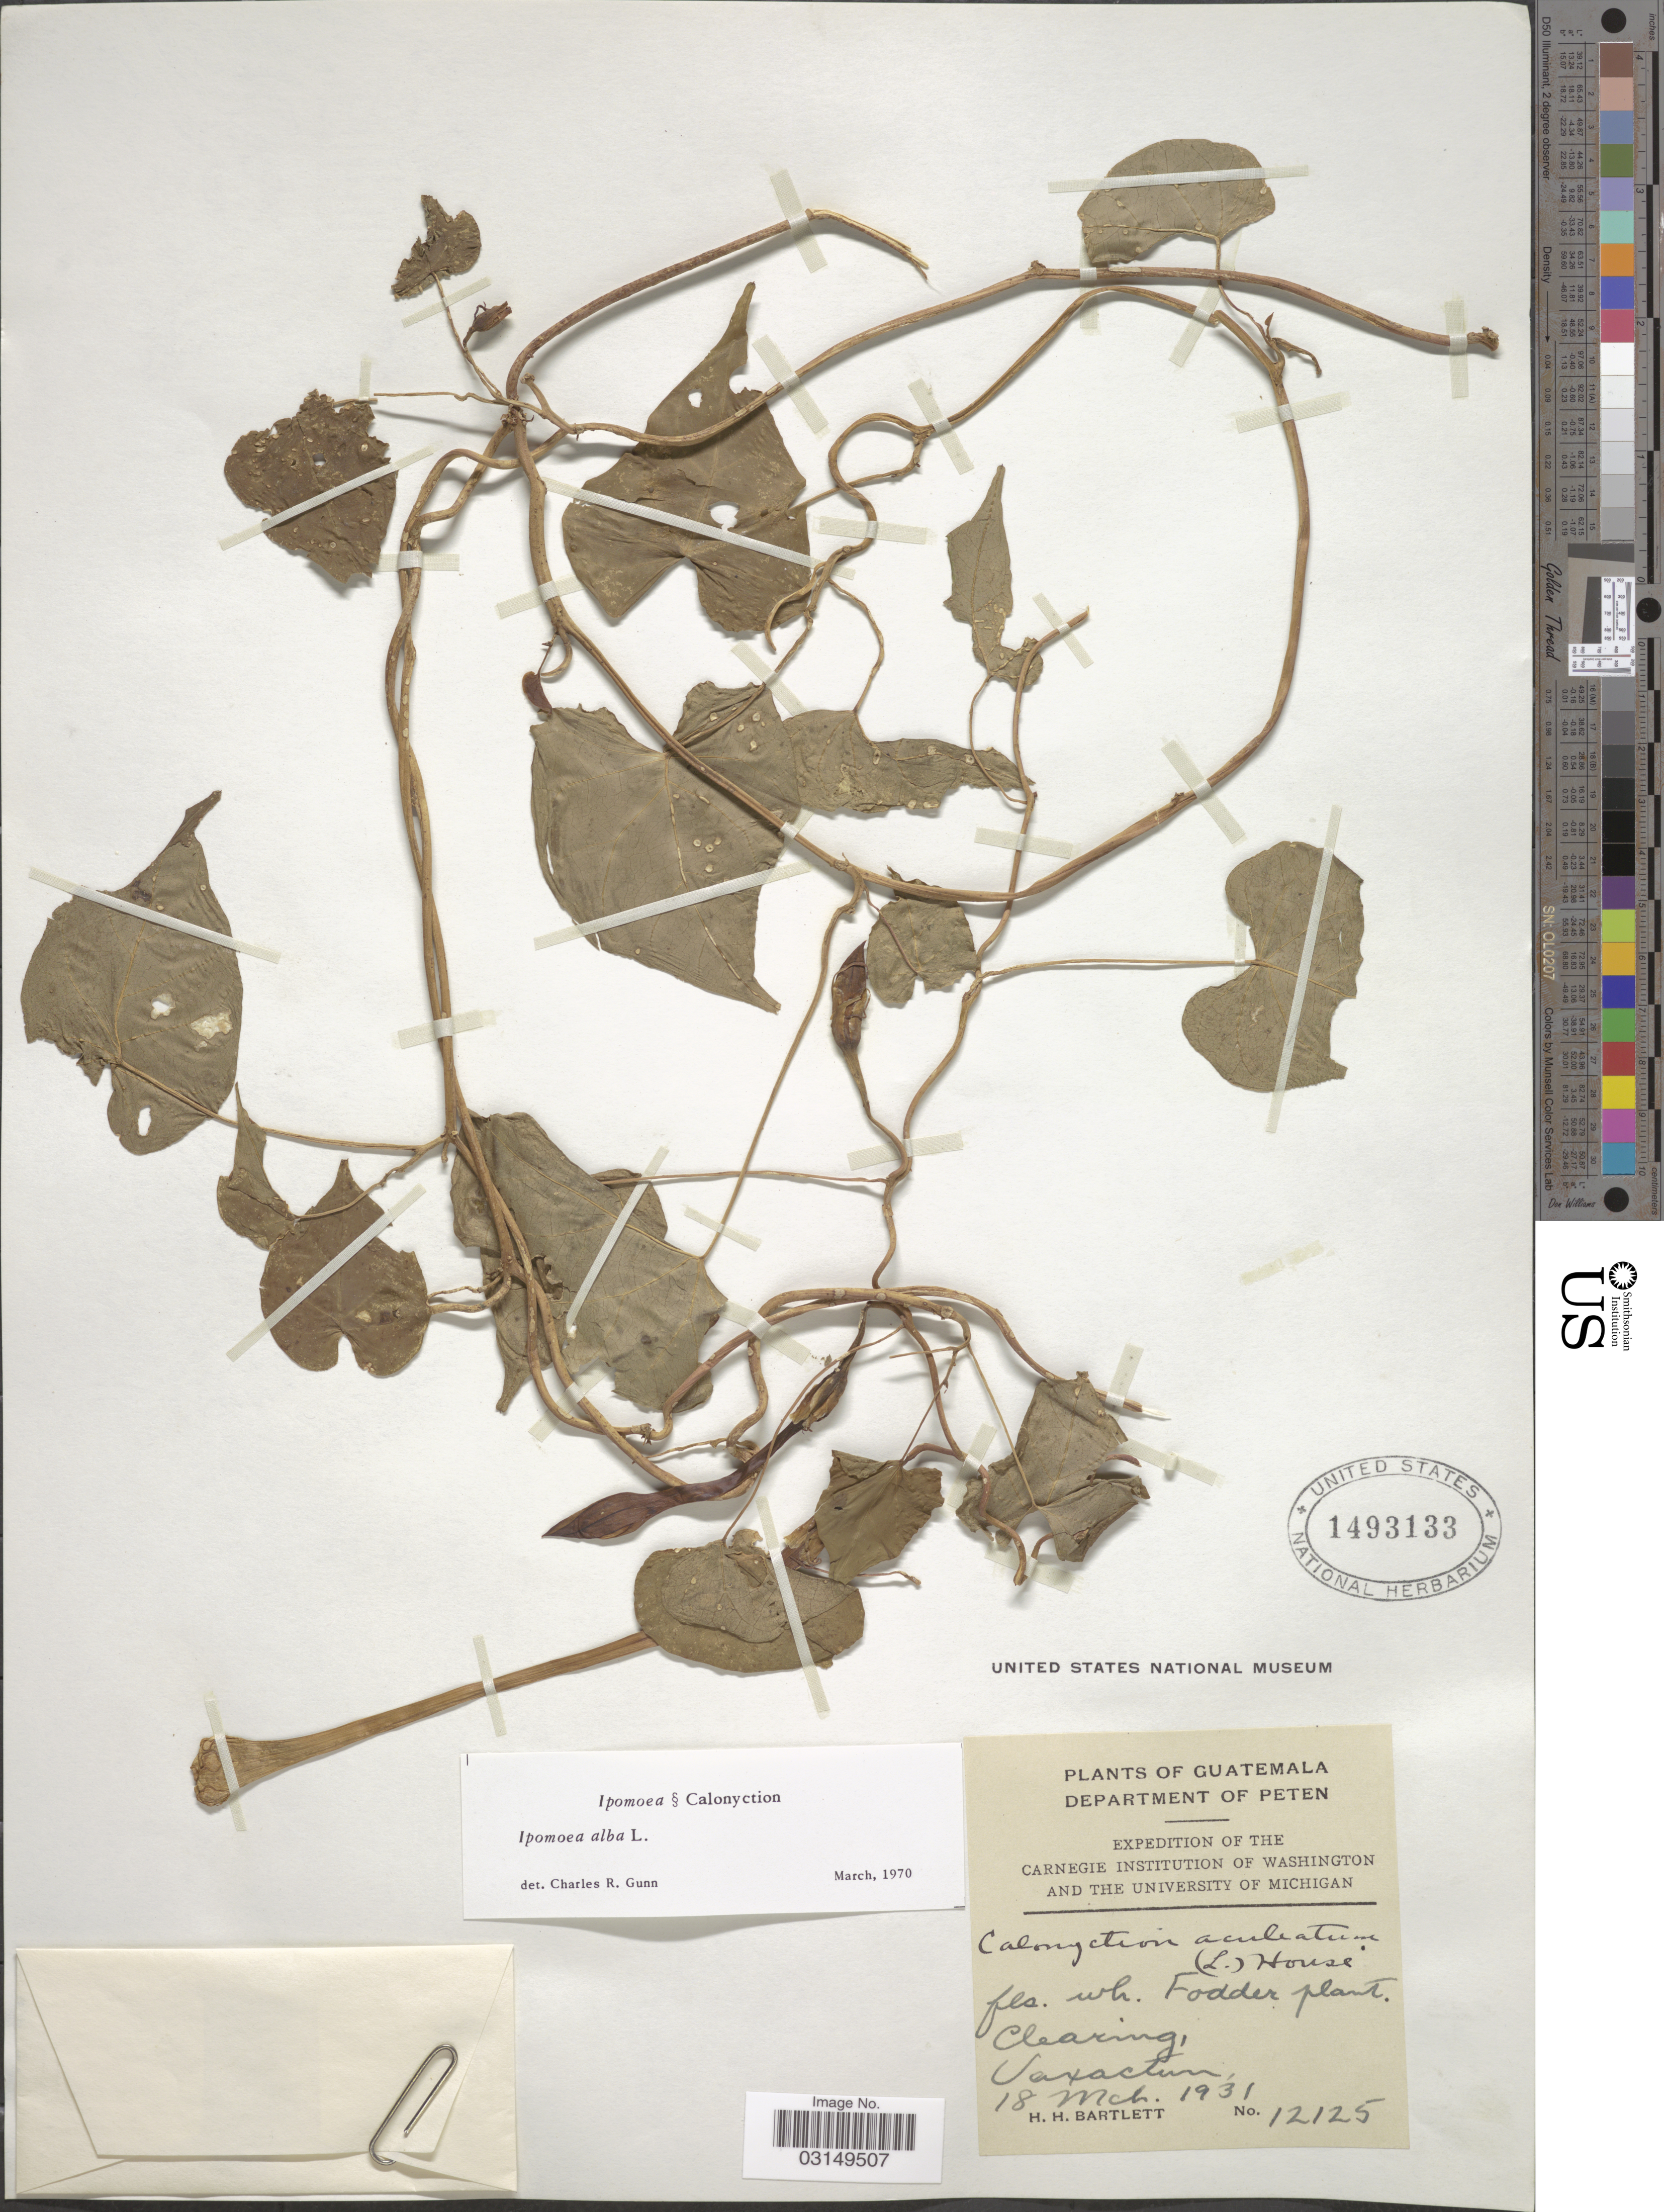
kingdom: Plantae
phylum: Tracheophyta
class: Magnoliopsida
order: Solanales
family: Convolvulaceae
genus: Ipomoea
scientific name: Ipomoea alba L.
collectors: H. H. Bartlett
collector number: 12125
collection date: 1931-03-18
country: Guatemala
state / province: El Petén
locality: Department of Peten. Uaxactun.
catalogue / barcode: US 1493133